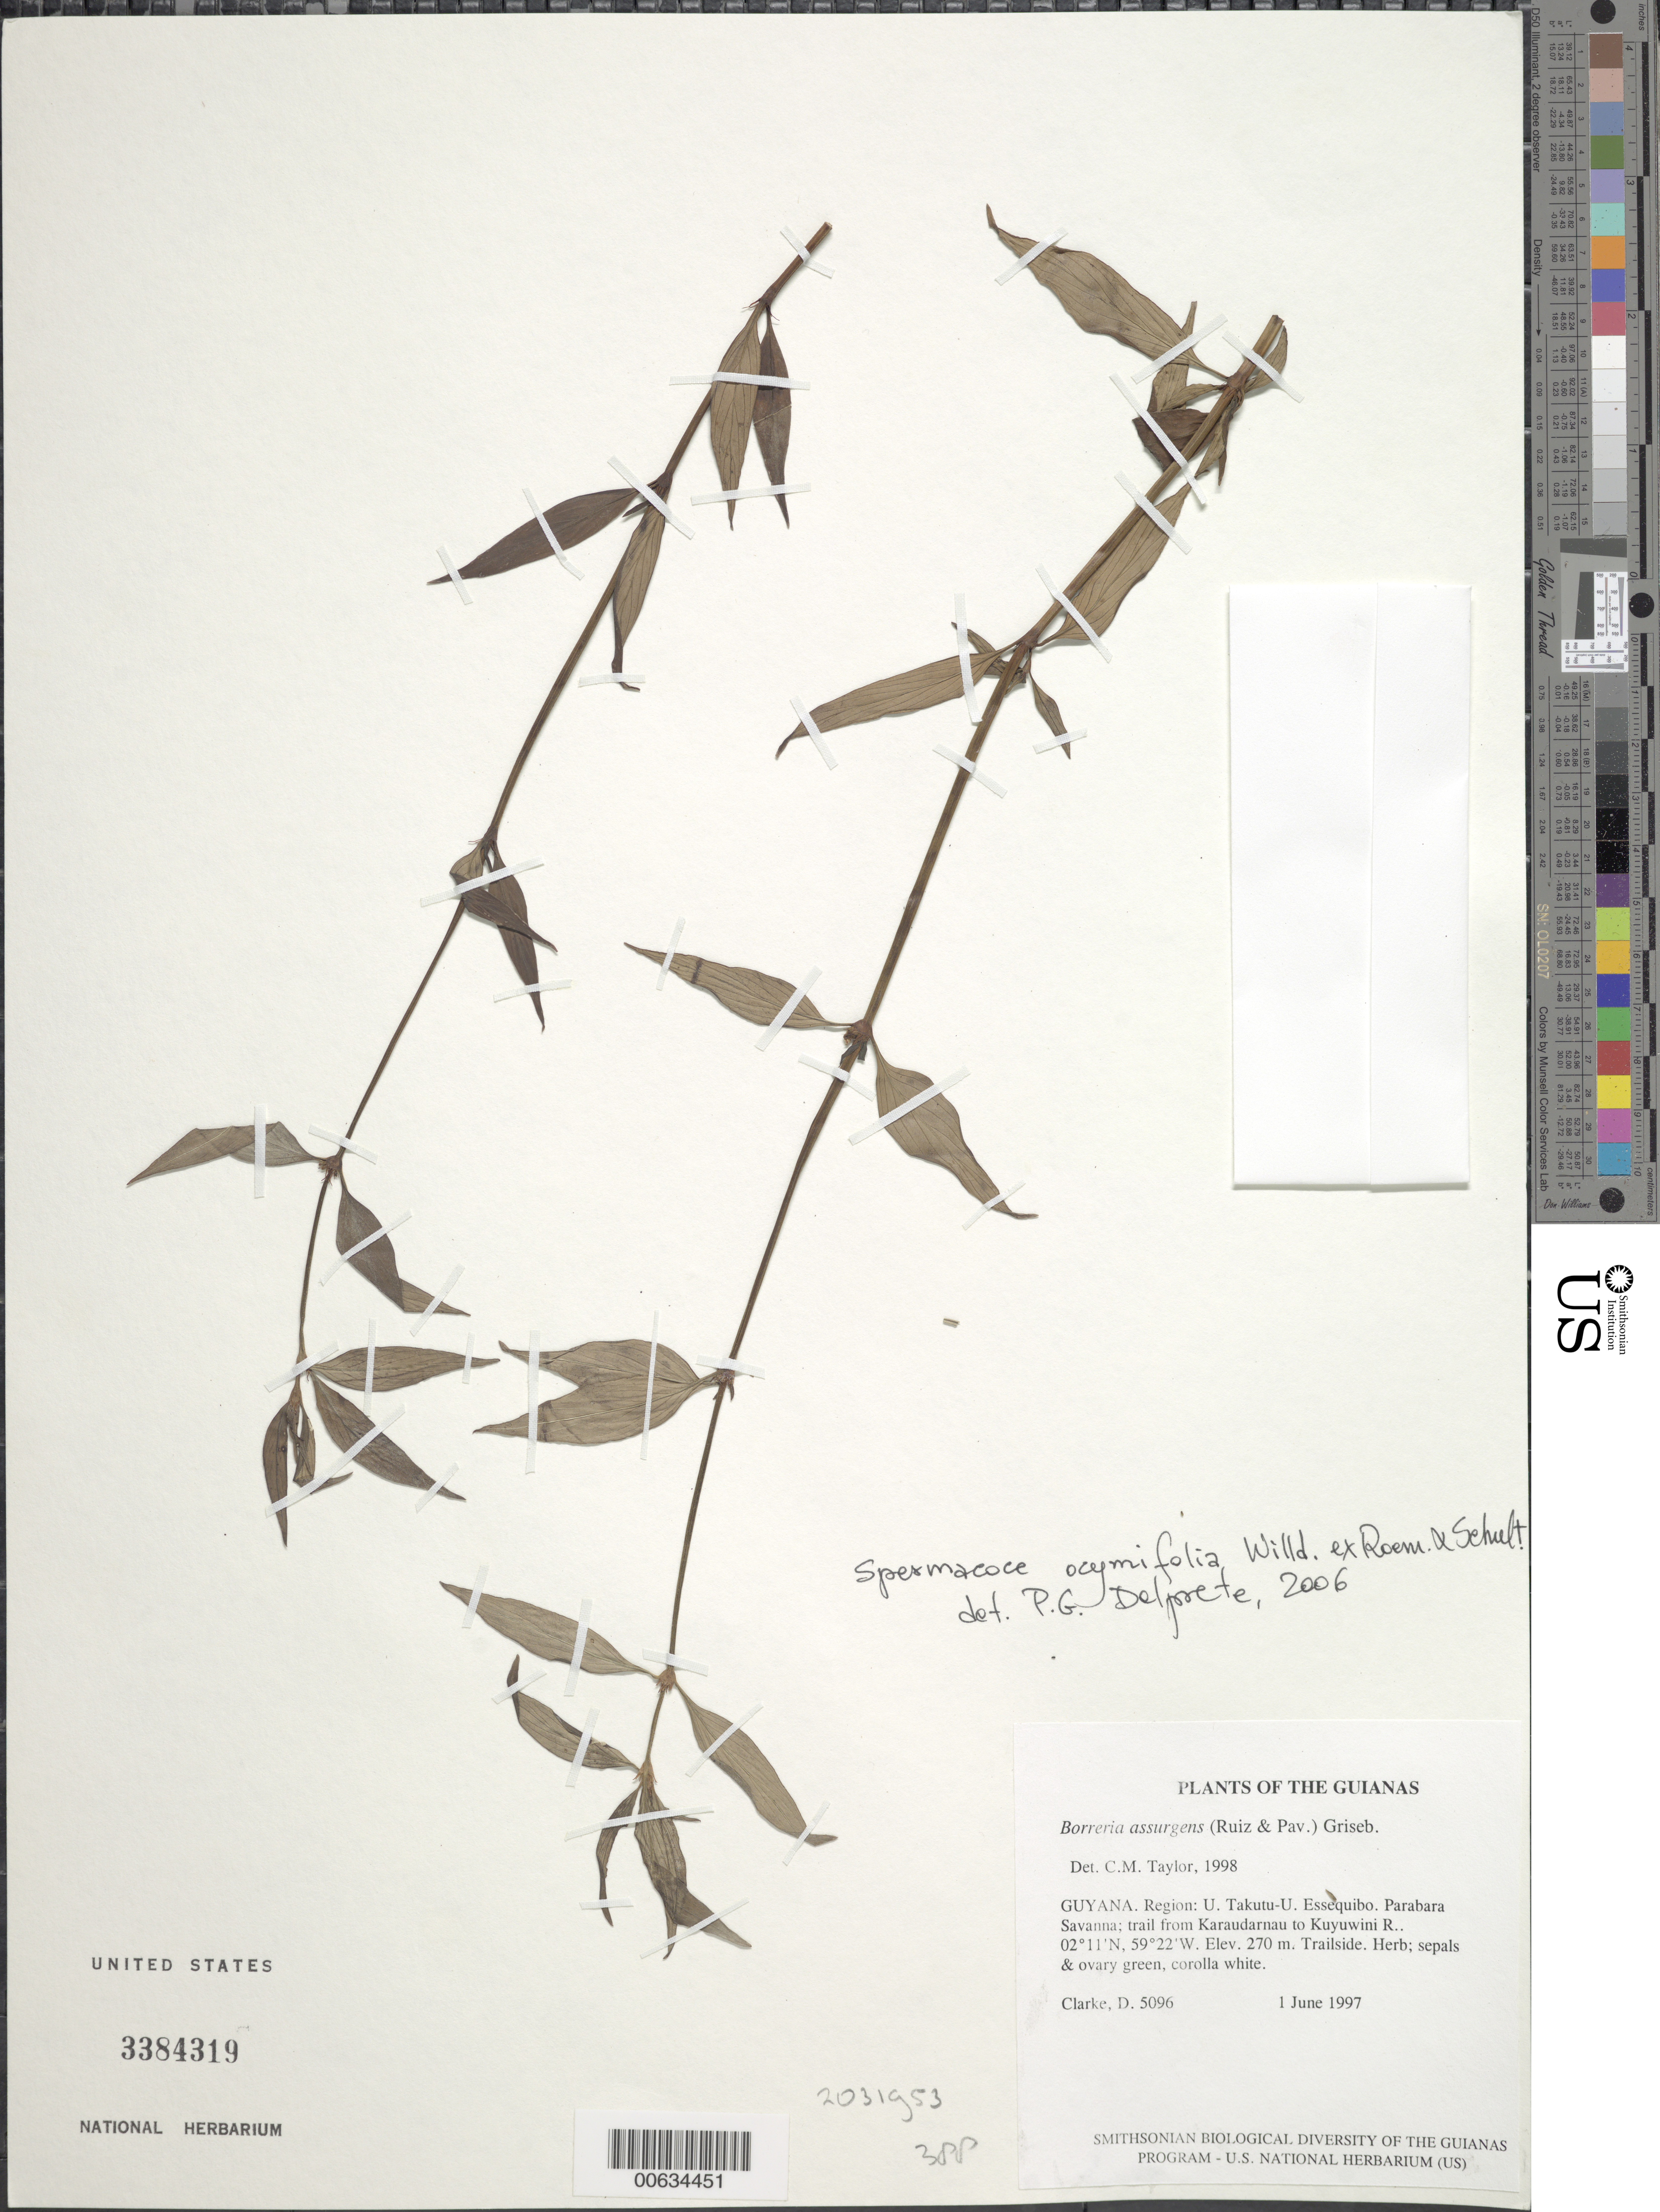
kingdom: Plantae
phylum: Tracheophyta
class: Magnoliopsida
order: Gentianales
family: Rubiaceae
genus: Spermacoce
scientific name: Spermacoce ocymifolia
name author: Willd. ex Roem. & Schult.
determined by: Delprete, P. G., Herb. de Guyane Cay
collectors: H. D. Clarke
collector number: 5096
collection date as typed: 1 June 1997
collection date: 1997-06-01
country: Guyana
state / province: U. Takutu-U. Essequibo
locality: Parabara Savanna; trail from Karaudarnau to Kuyuwini R.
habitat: Trailside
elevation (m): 270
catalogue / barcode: US 3384319